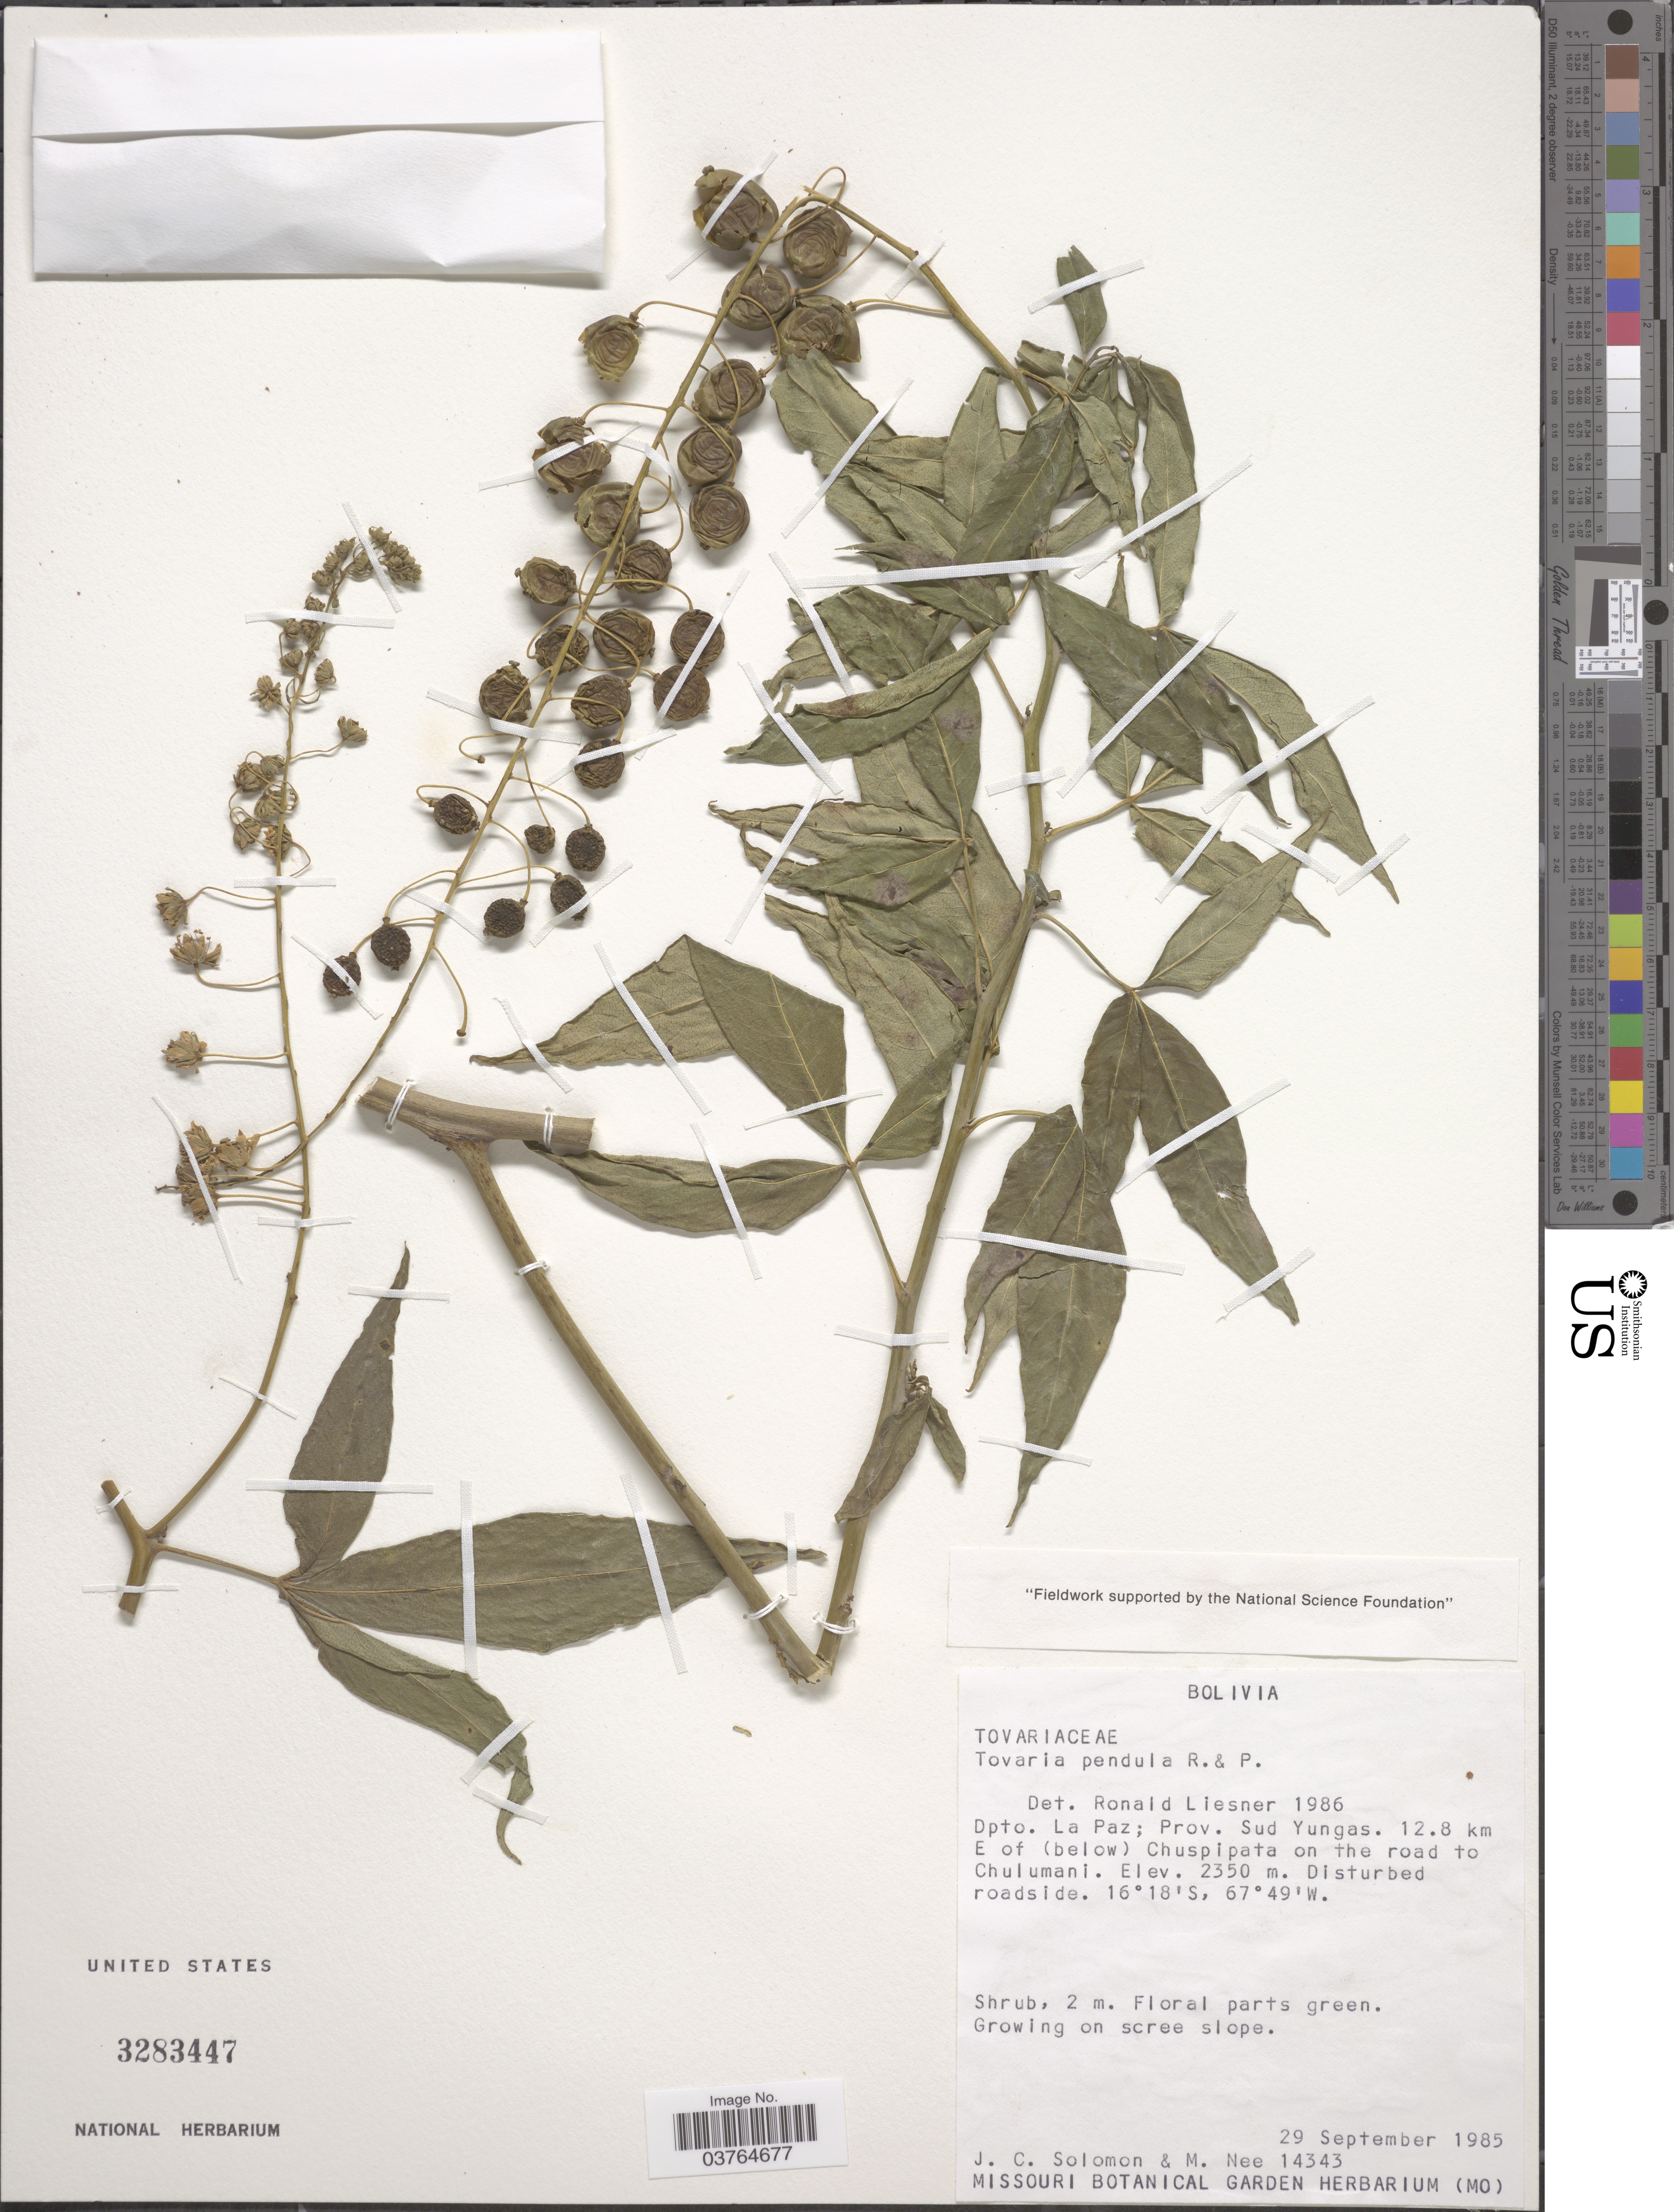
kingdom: Plantae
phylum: Tracheophyta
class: Magnoliopsida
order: Brassicales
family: Tovariaceae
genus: Tovaria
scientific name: Tovaria pendula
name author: Ruiz & Pav.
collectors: J. C. Solomon & M. Nee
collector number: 14343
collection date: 1985-09-29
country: Bolivia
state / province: La Paz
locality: Dpto. La Paz; Prov. Sud Yungas. 12.8 km E of (below) Chuspipata on the road to Chulumani.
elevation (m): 2350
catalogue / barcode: US 3283447